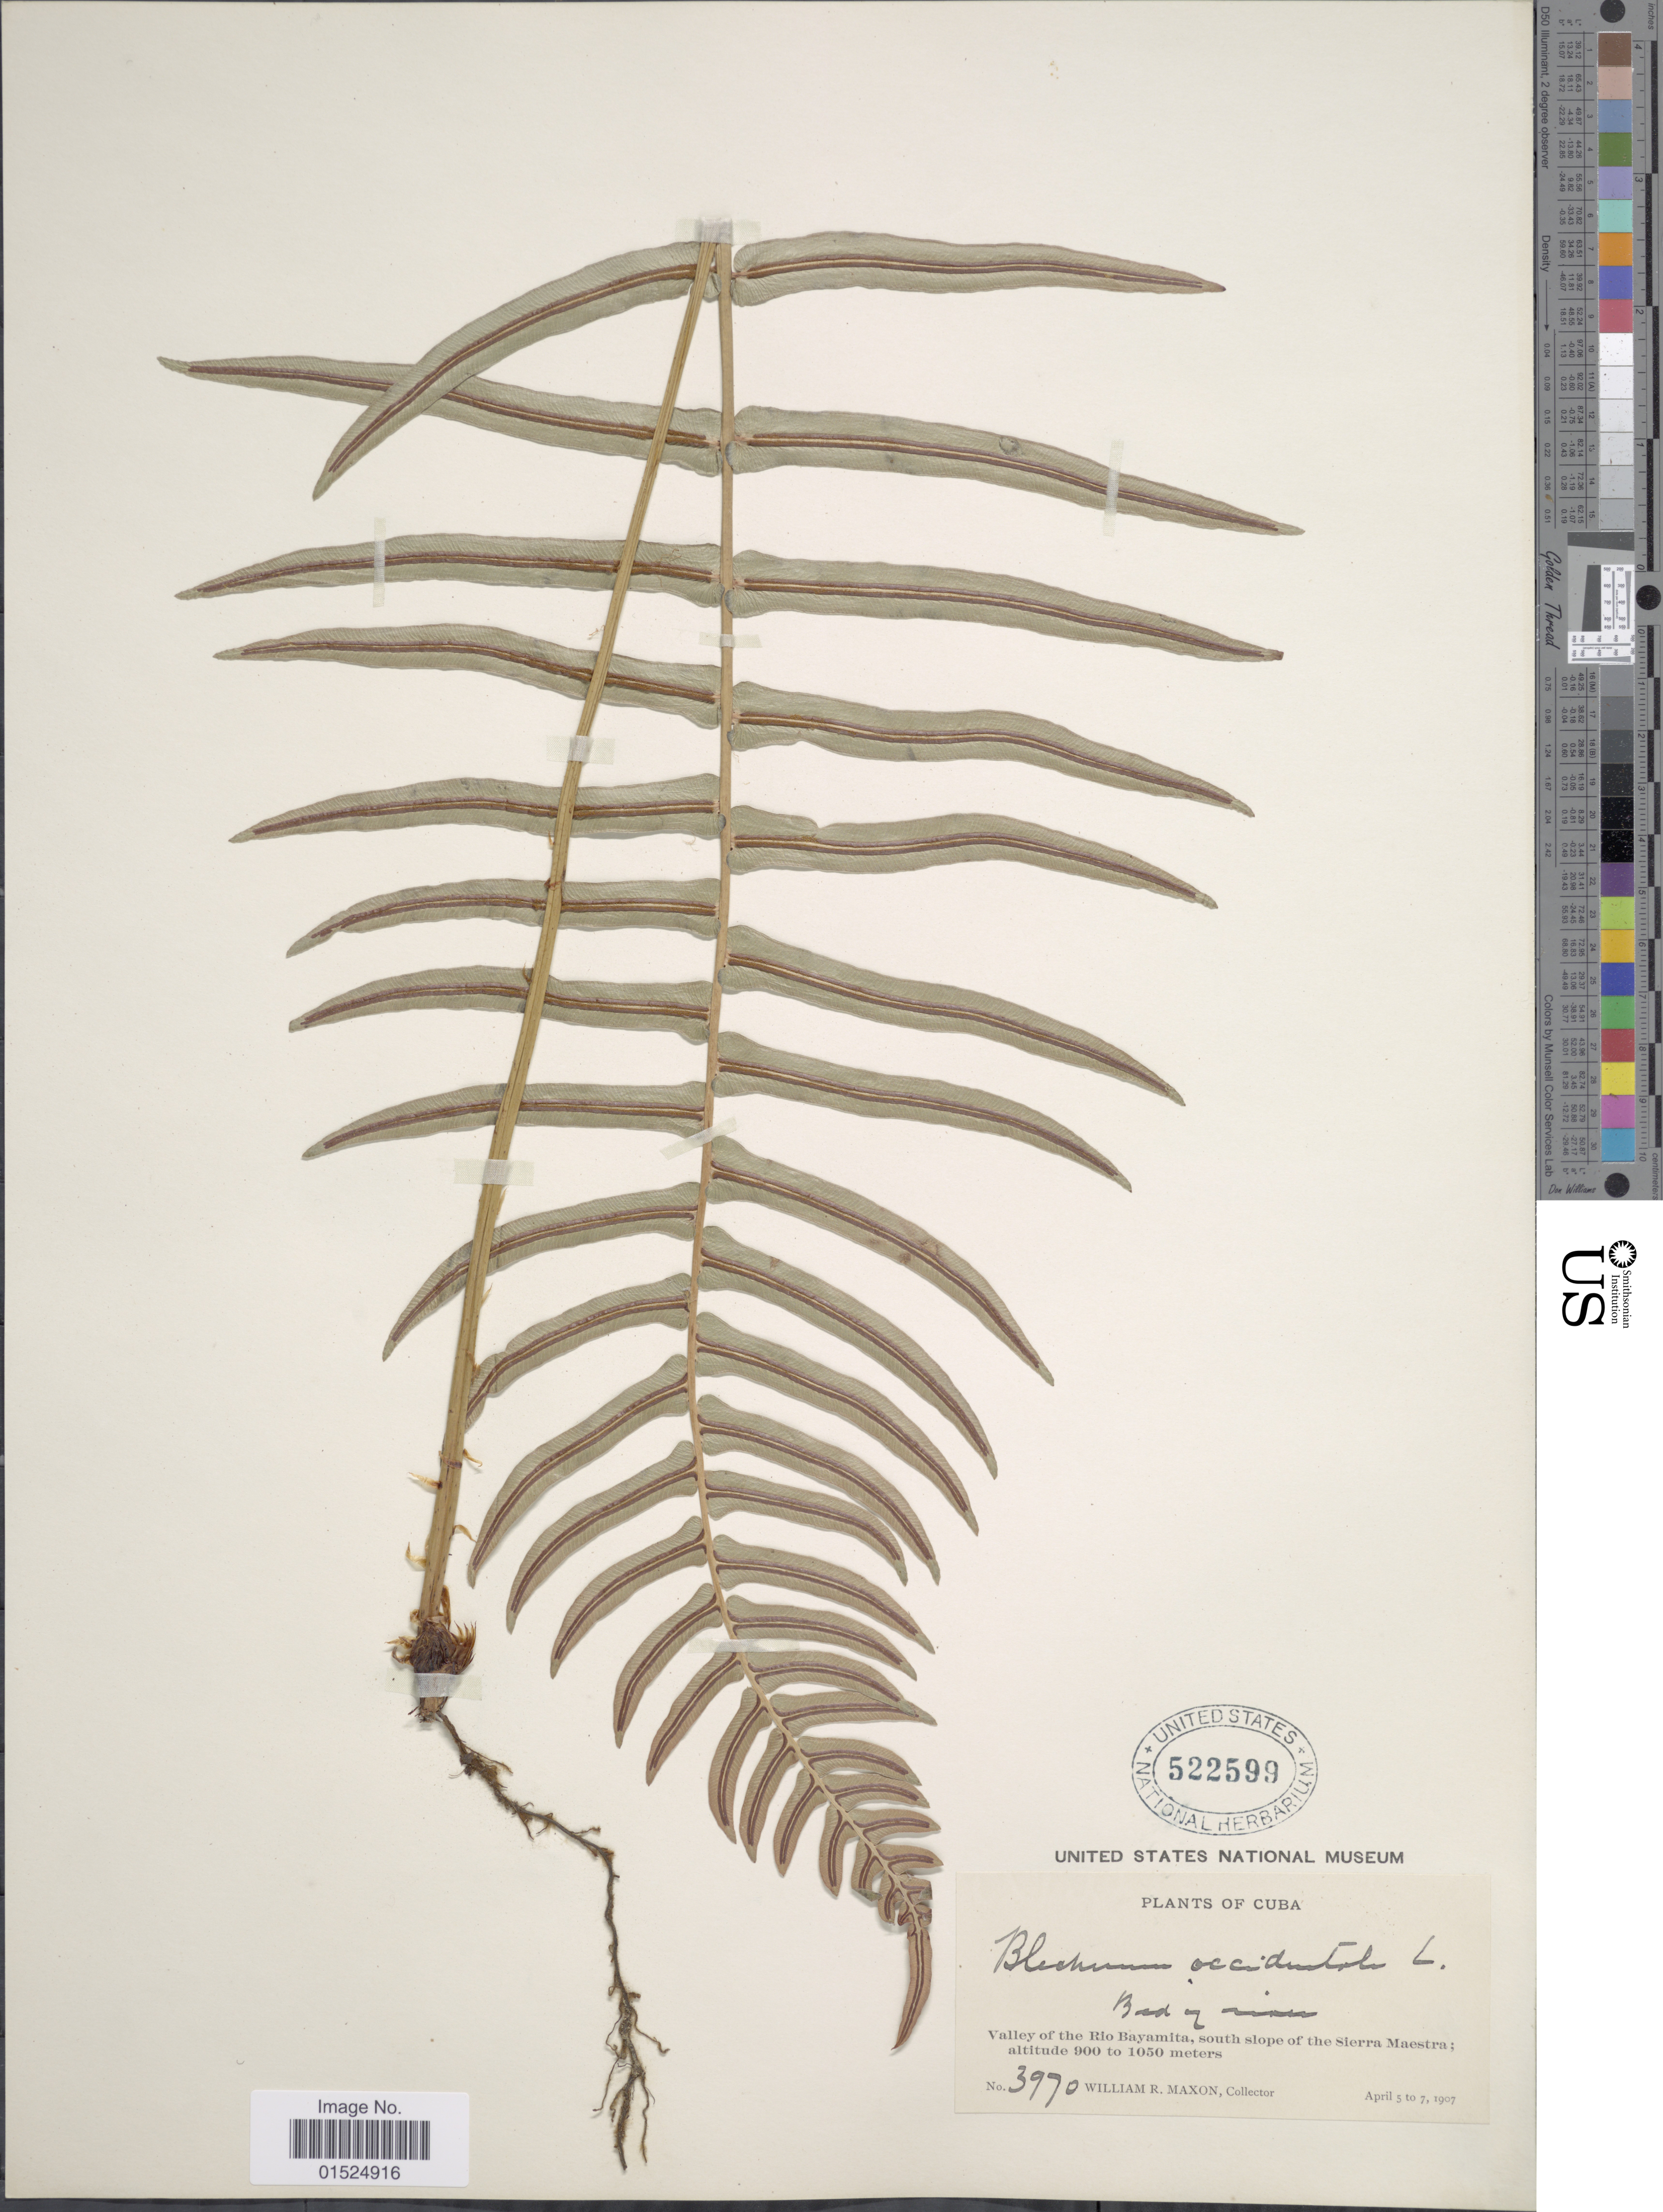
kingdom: Plantae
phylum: Tracheophyta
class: Polypodiopsida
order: Polypodiales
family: Blechnaceae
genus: Blechnum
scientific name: Blechnum occidentale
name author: L.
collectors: W. R. Maxon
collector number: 3970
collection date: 1907-04-05/1907-04-07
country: Cuba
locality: Valley of the Rio Bayamita, south slope of The Sierra Maestra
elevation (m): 900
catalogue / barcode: US 522599